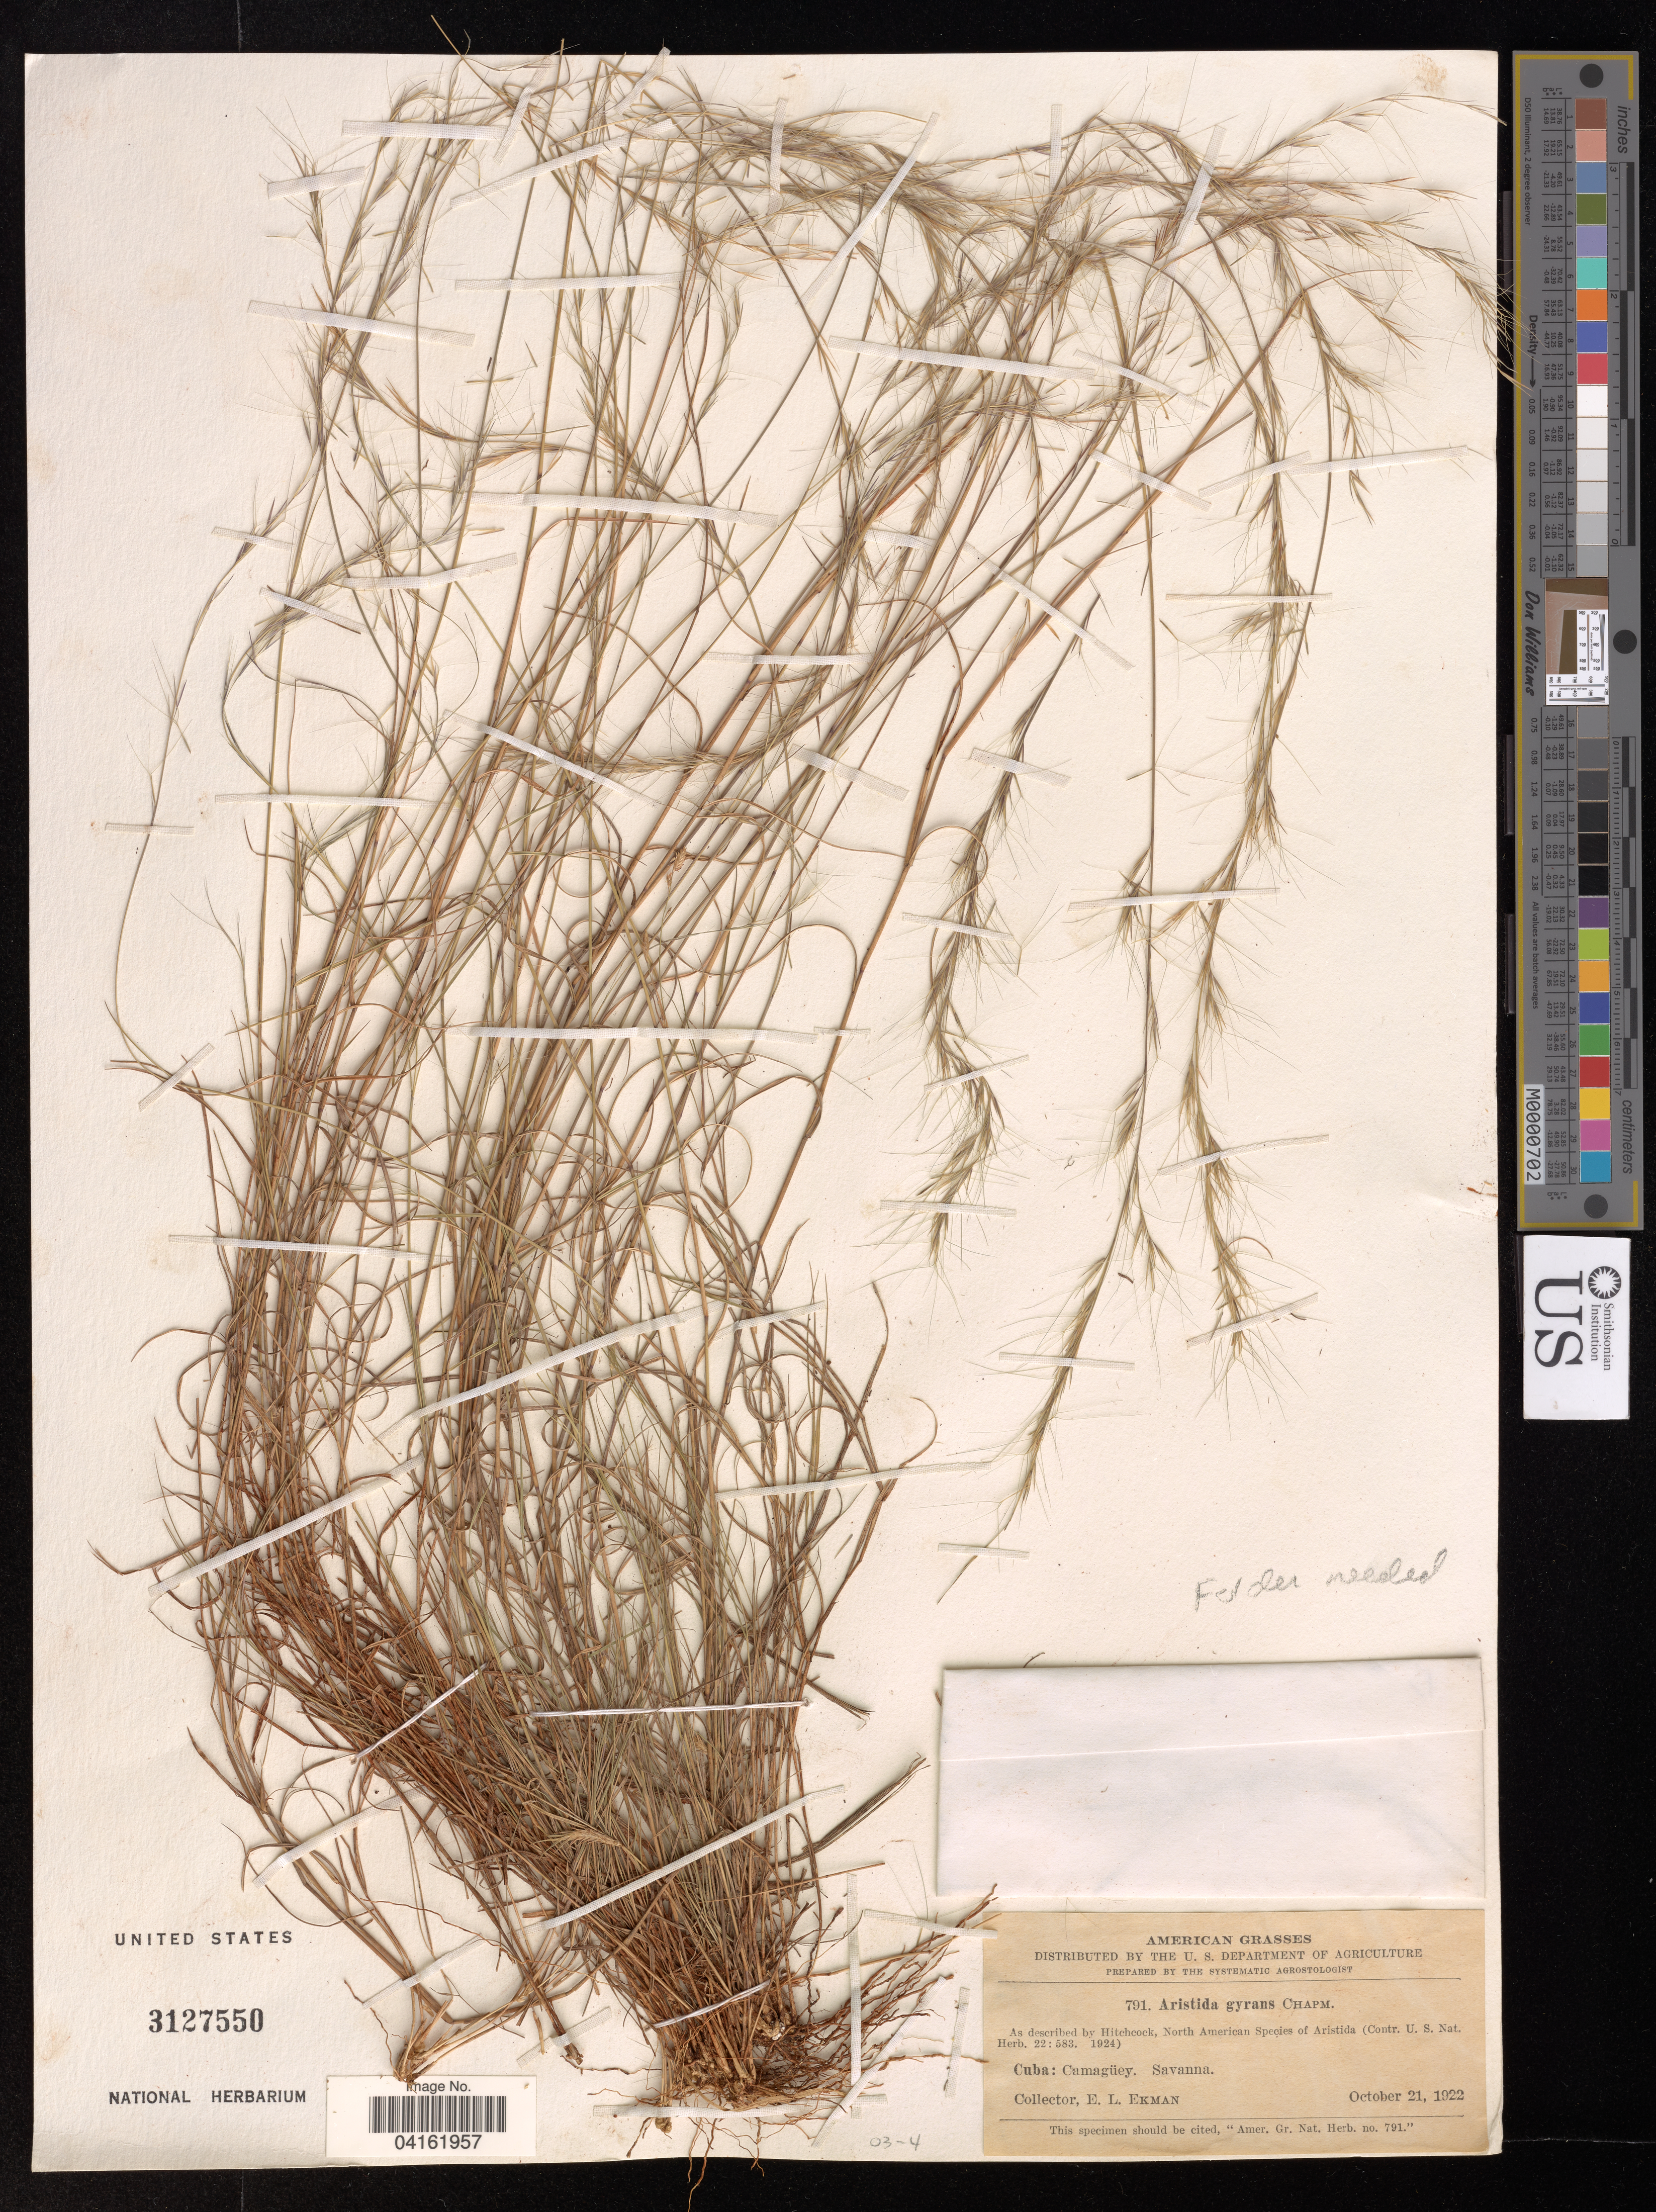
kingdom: Plantae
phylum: Tracheophyta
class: Liliopsida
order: Poales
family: Poaceae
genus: Aristida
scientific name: Aristida gyrans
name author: Chapm.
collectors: E. L. Ekman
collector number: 791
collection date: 1922-10-21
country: Cuba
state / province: Camagüey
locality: Savanna.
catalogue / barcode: US 3127550